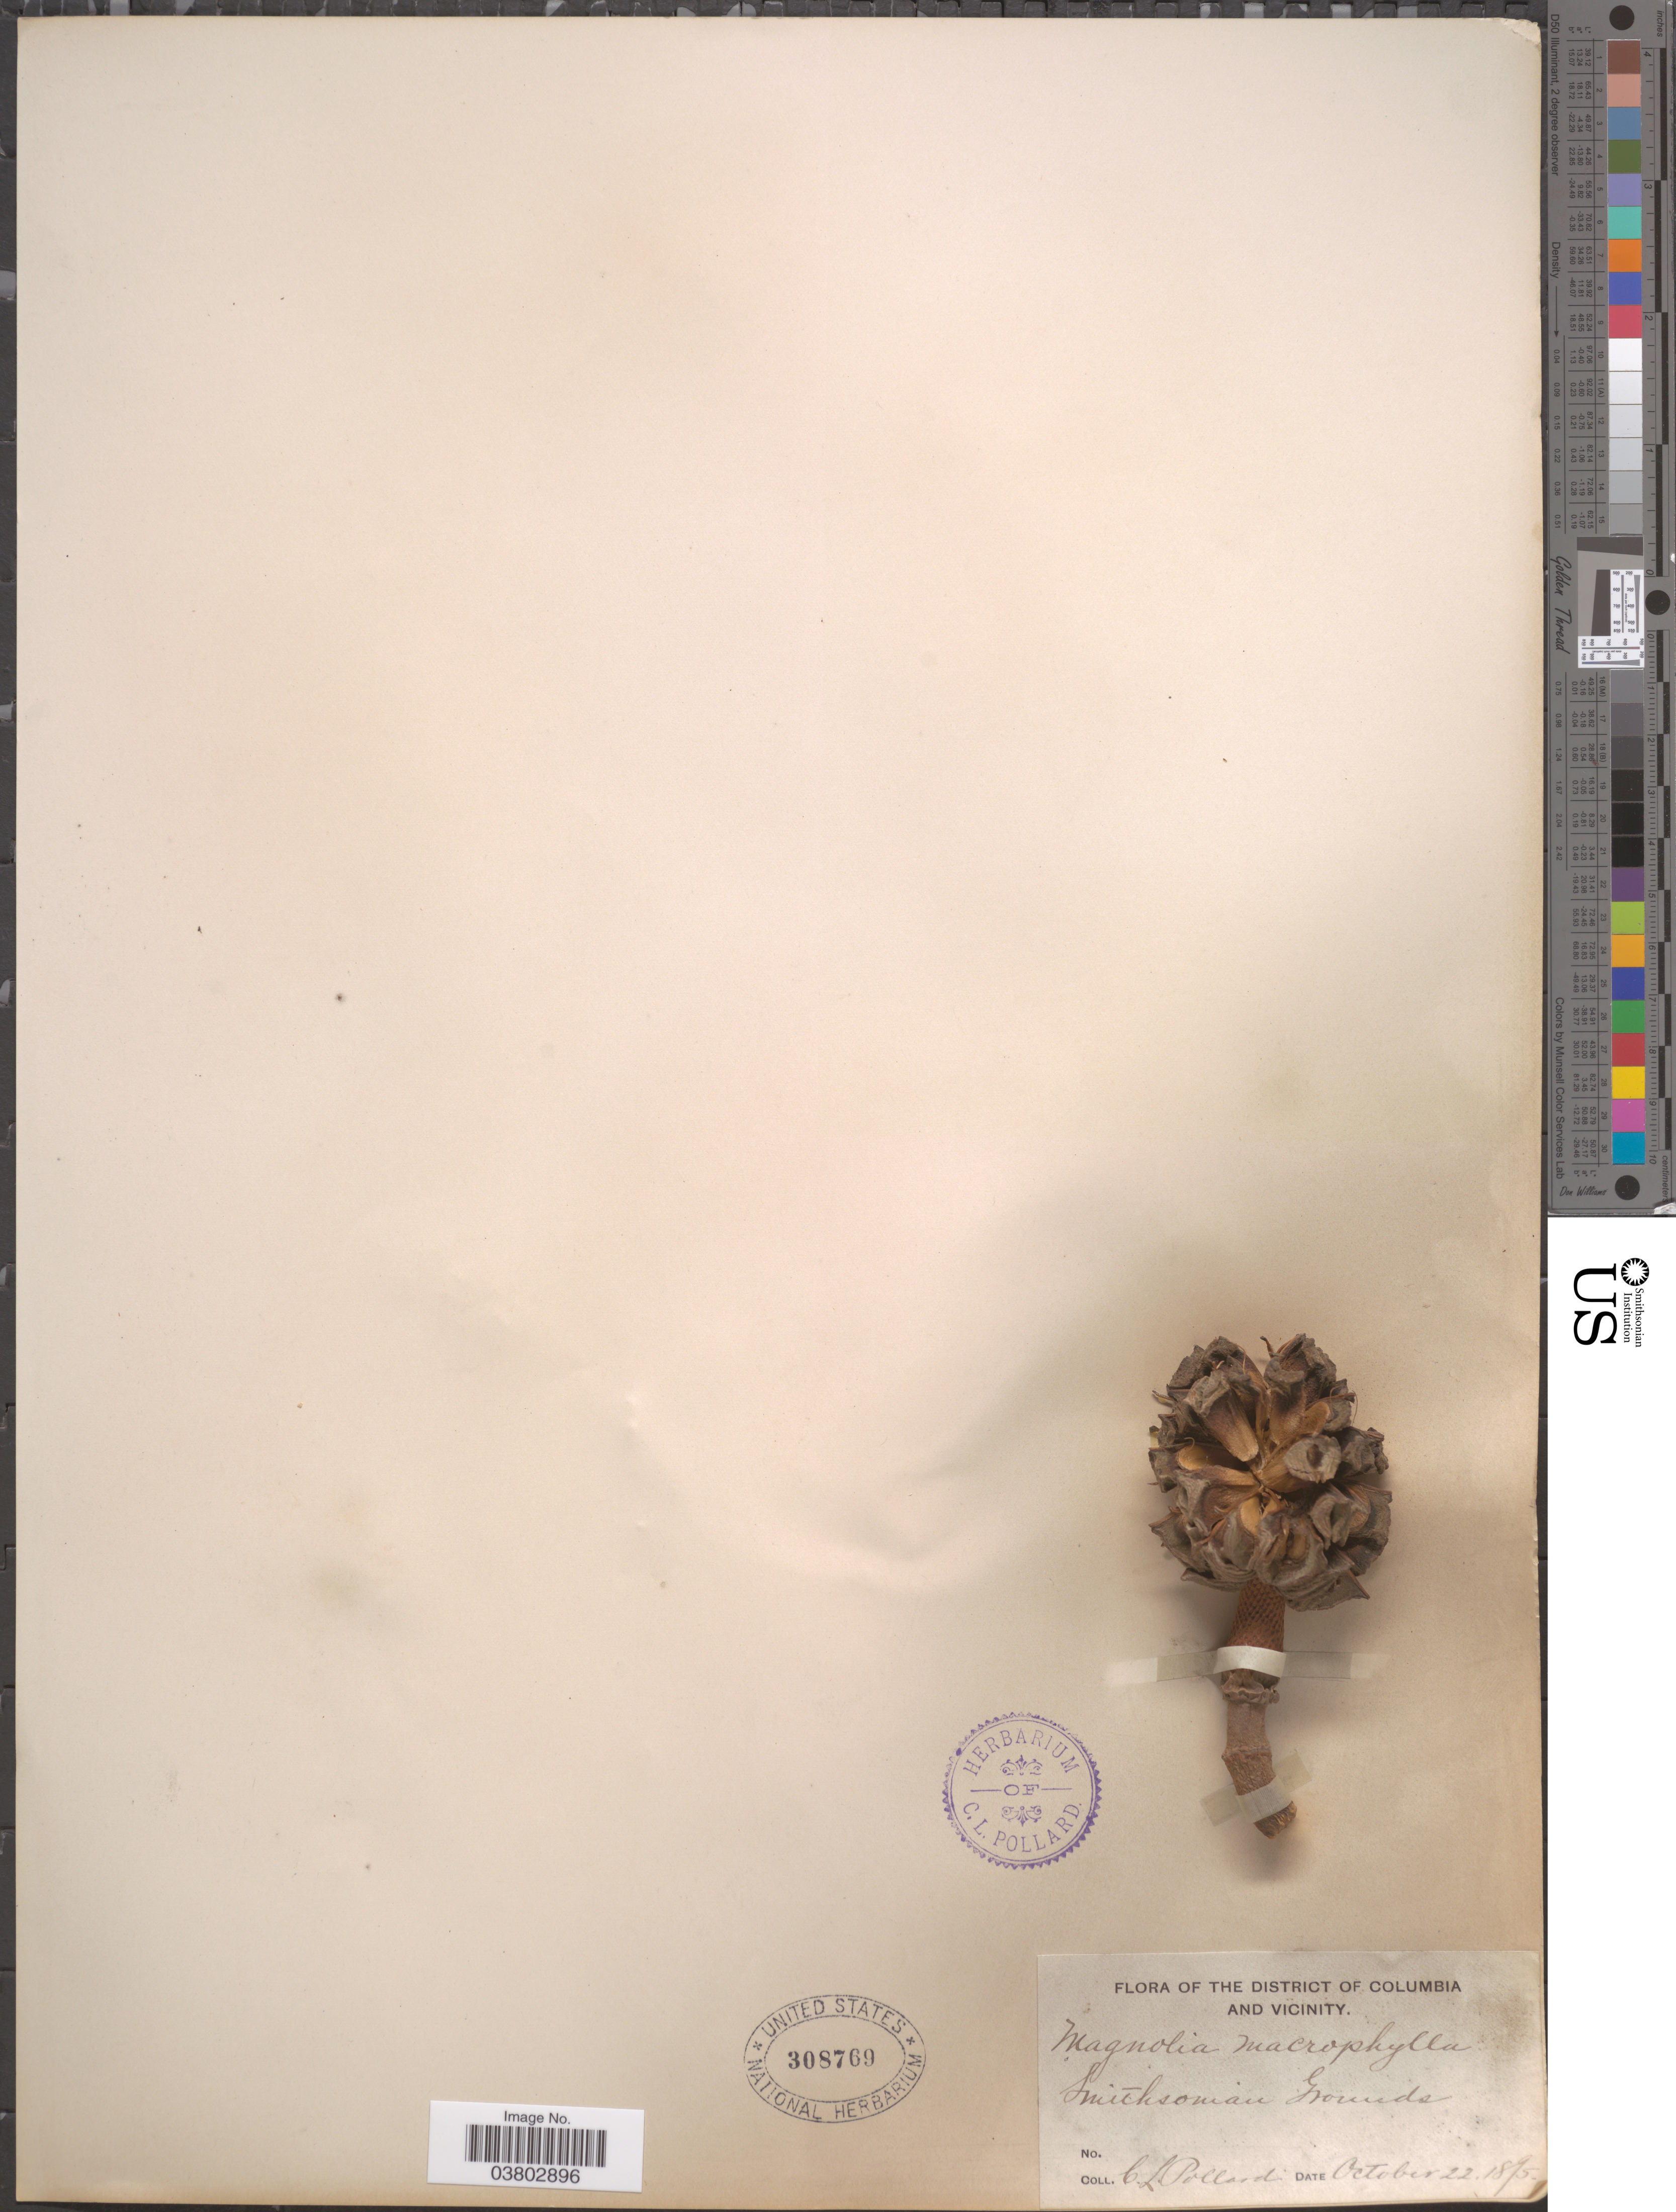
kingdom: Plantae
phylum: Tracheophyta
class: Magnoliopsida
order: Magnoliales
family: Magnoliaceae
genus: Magnolia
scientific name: Magnolia macrophylla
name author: Michx.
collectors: C. L. Pollard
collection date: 1895-10-22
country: United States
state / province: District of Columbia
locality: District of Columbia and vicinity. Smithsonian Grounds.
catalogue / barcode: US 308769